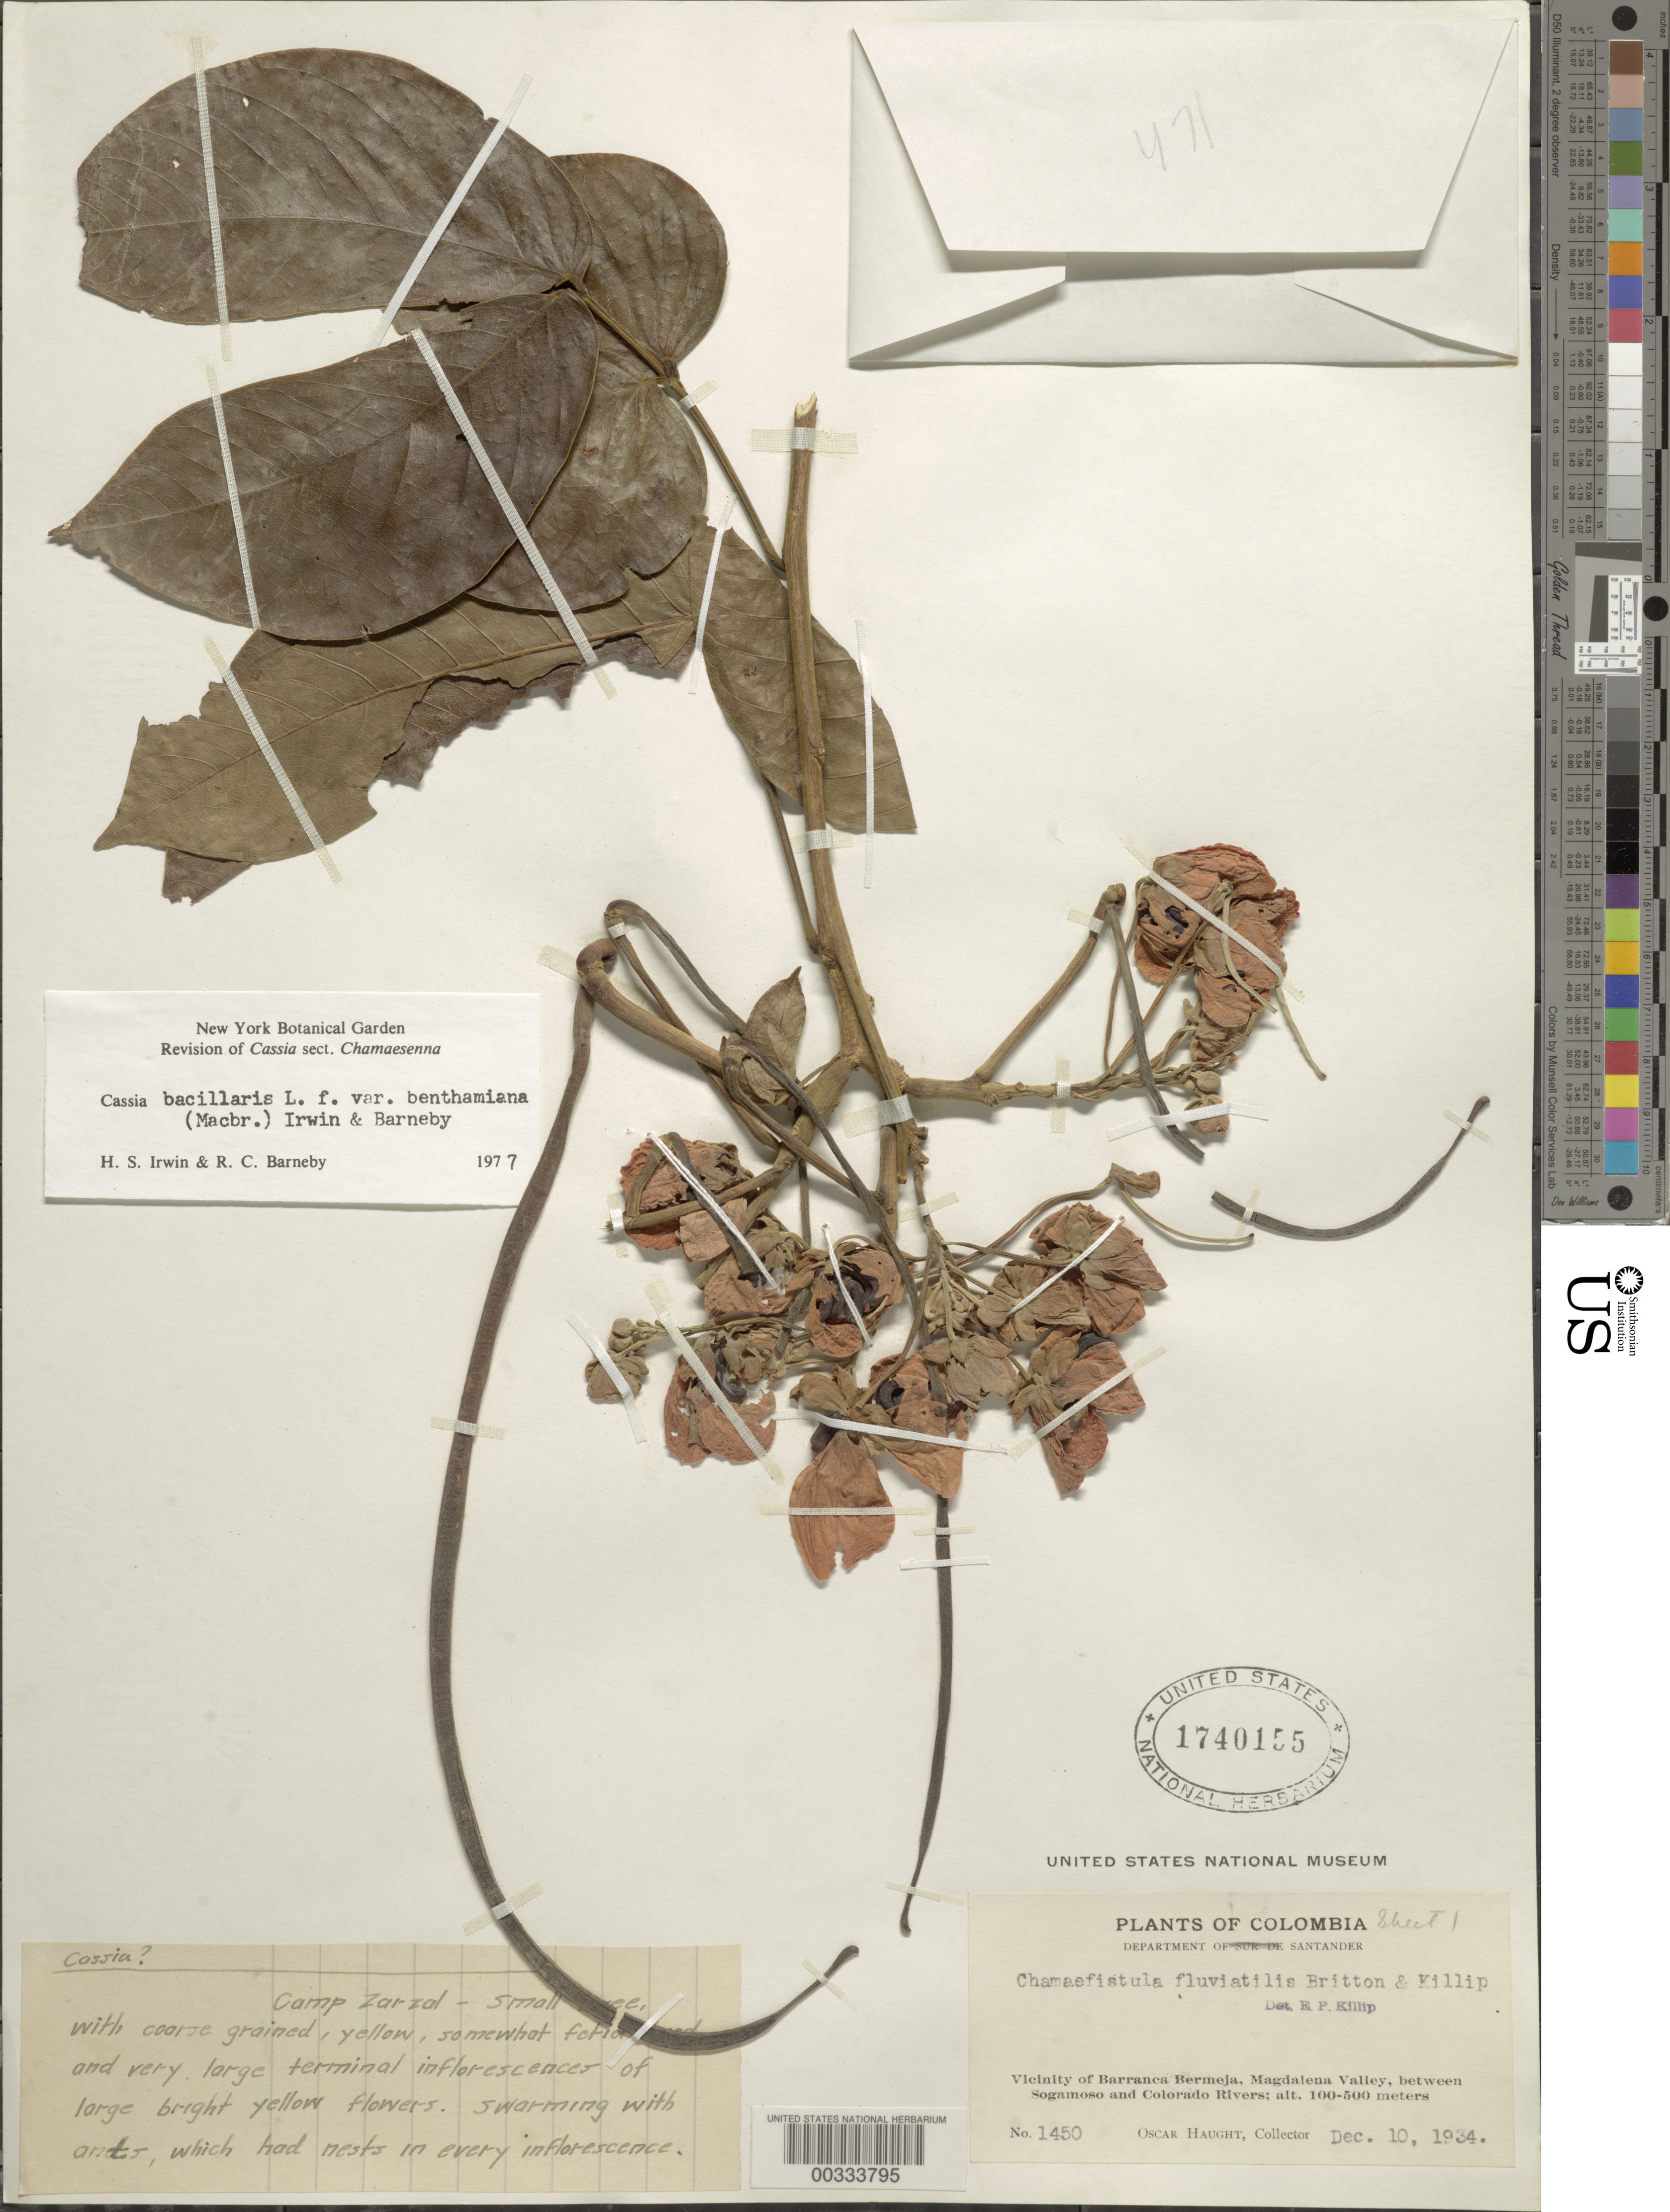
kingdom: Plantae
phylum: Tracheophyta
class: Magnoliopsida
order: Fabales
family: Fabaceae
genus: Senna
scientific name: Senna bacillaris var. benthamiana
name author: (J.F. Macbr.) H.S. Irwin & Barneby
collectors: O. L. Haught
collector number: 1450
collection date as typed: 10 Dec 1934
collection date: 1934-12-10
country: Colombia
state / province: Santander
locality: Vicinity of Barrancabermeja, Magdalena Valley, between Sogamoso and Colorado Rivers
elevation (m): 100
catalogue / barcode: US 1740155